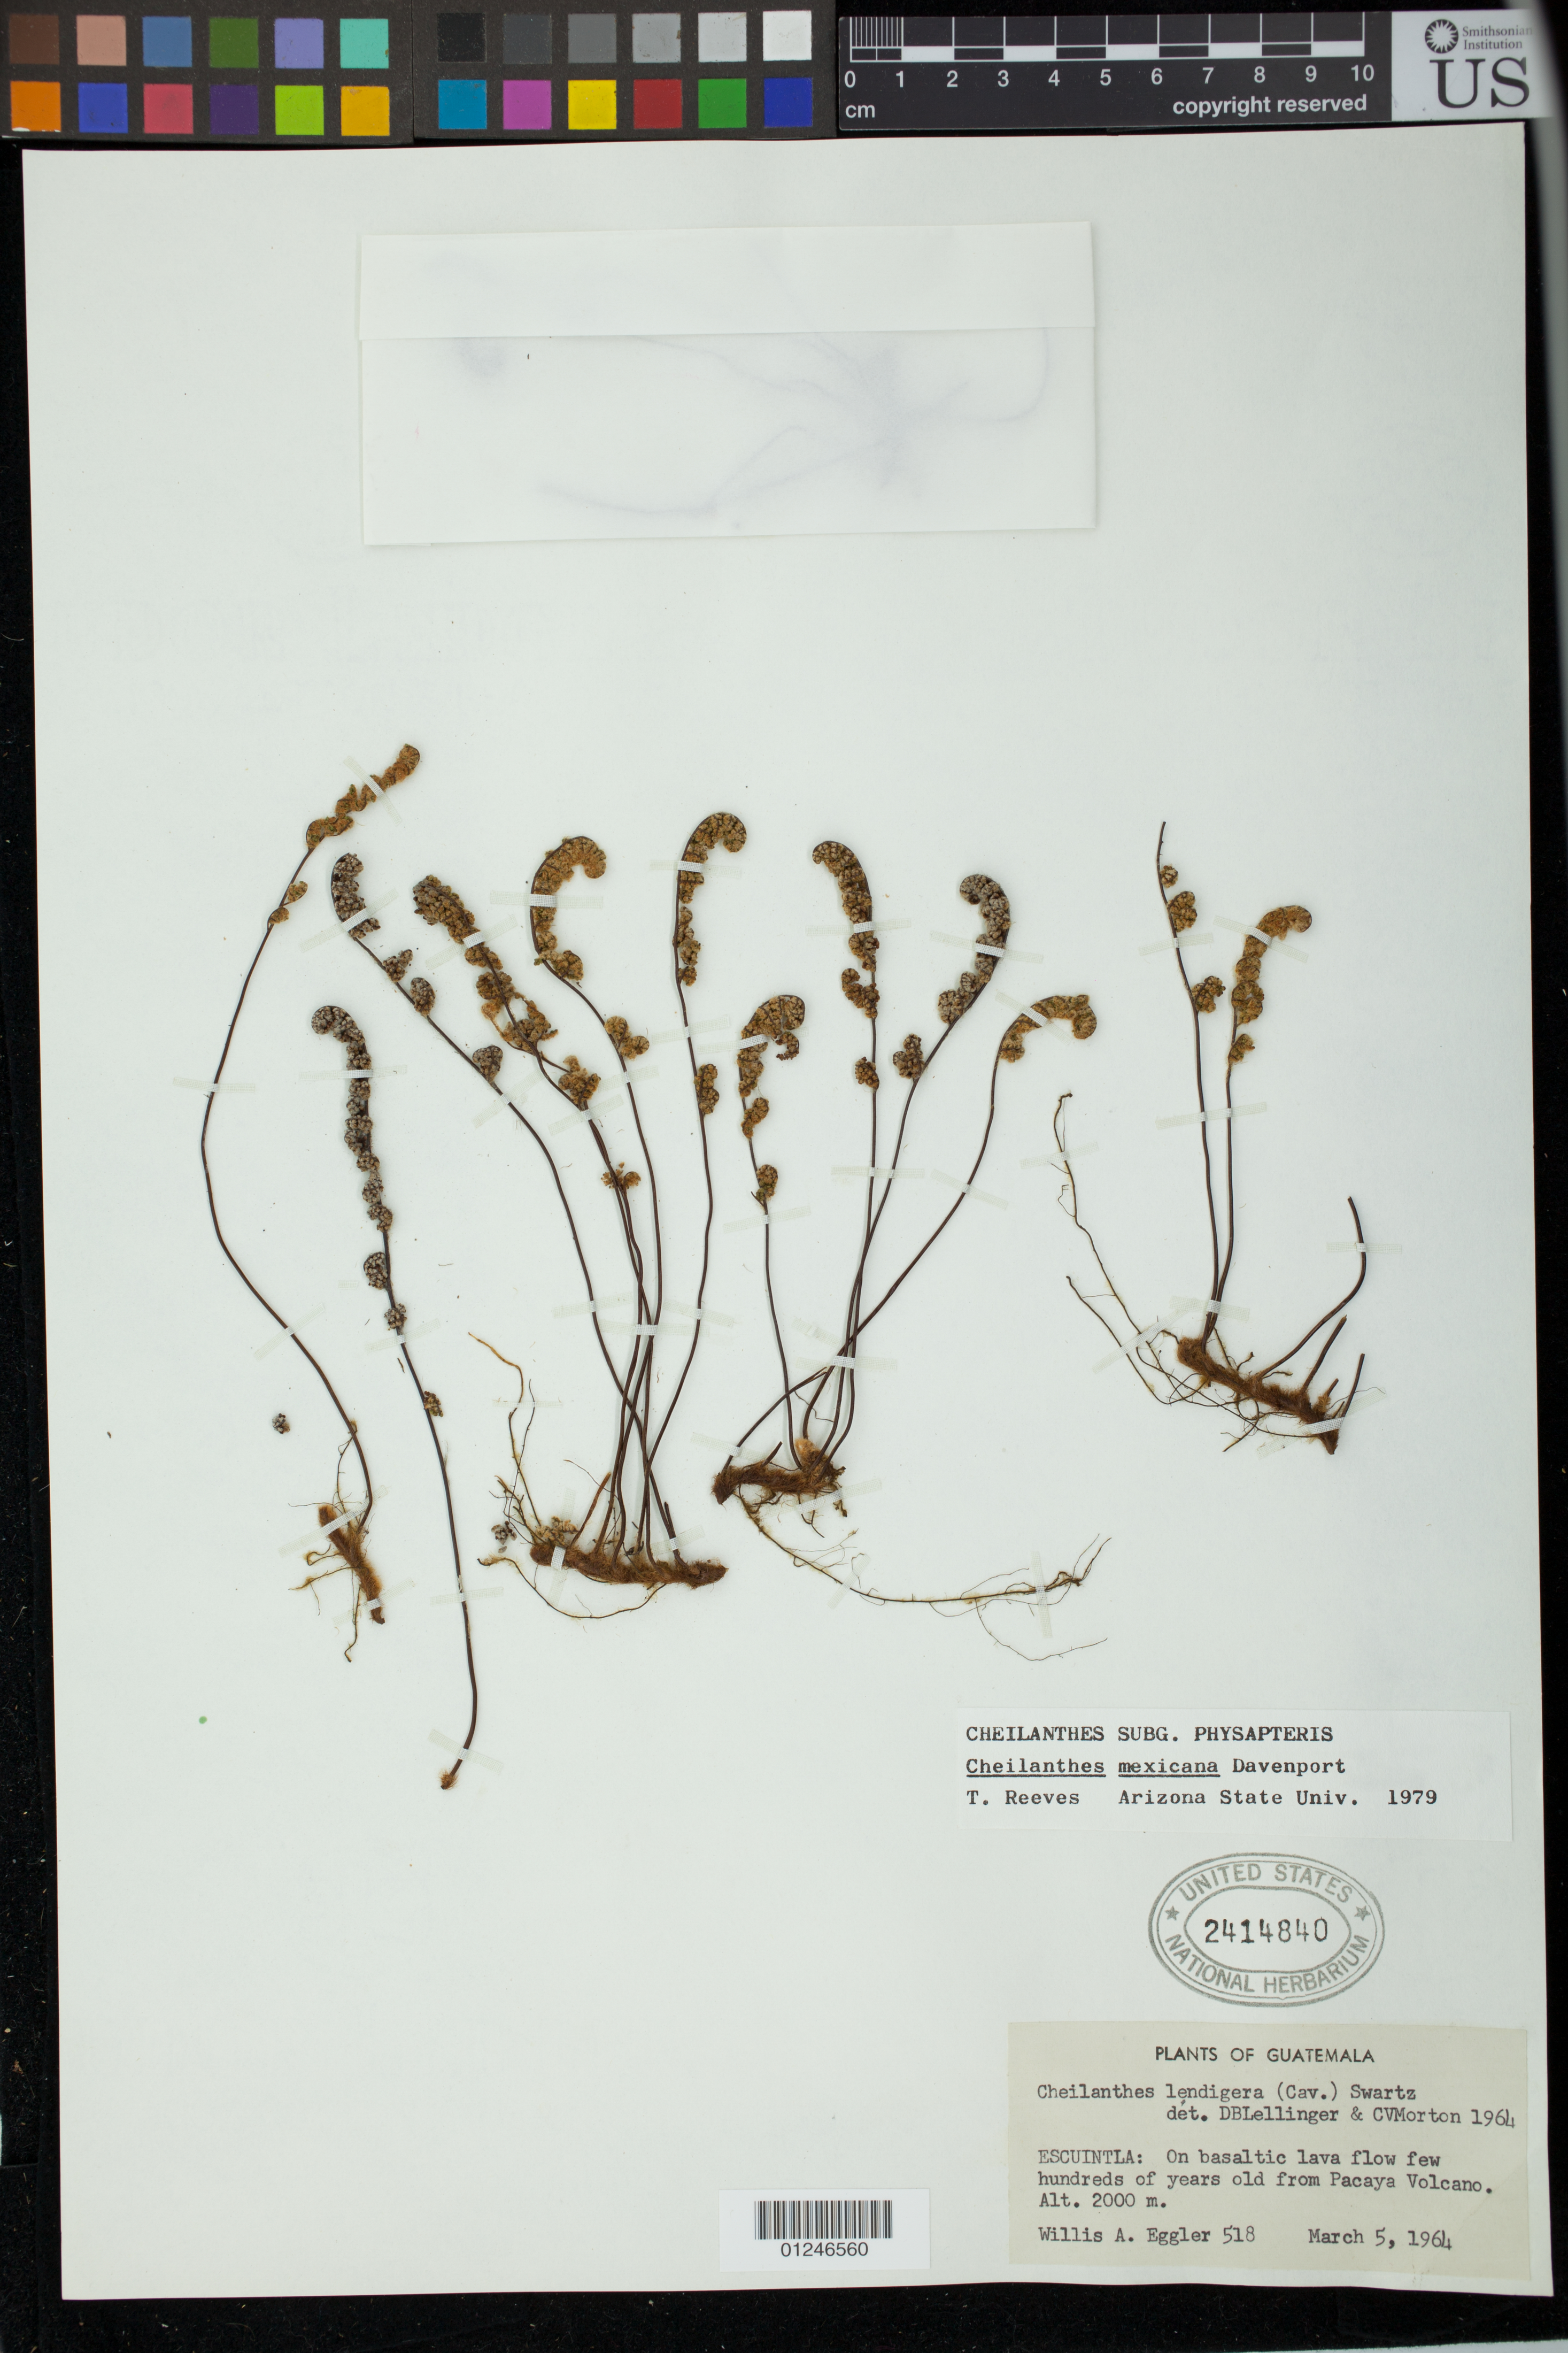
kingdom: Plantae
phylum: Tracheophyta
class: Polypodiopsida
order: Polypodiales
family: Pteridaceae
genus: Myriopteris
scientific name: Myriopteris mexicana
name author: (Davenp.) Grusz & Windham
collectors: W. A. Eggler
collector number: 518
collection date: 1964-03-05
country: Guatemala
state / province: Escuintla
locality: On basaltic lava flow few hundreds of years old from Pacaya Volcano.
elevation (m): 2000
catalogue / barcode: US 2414840